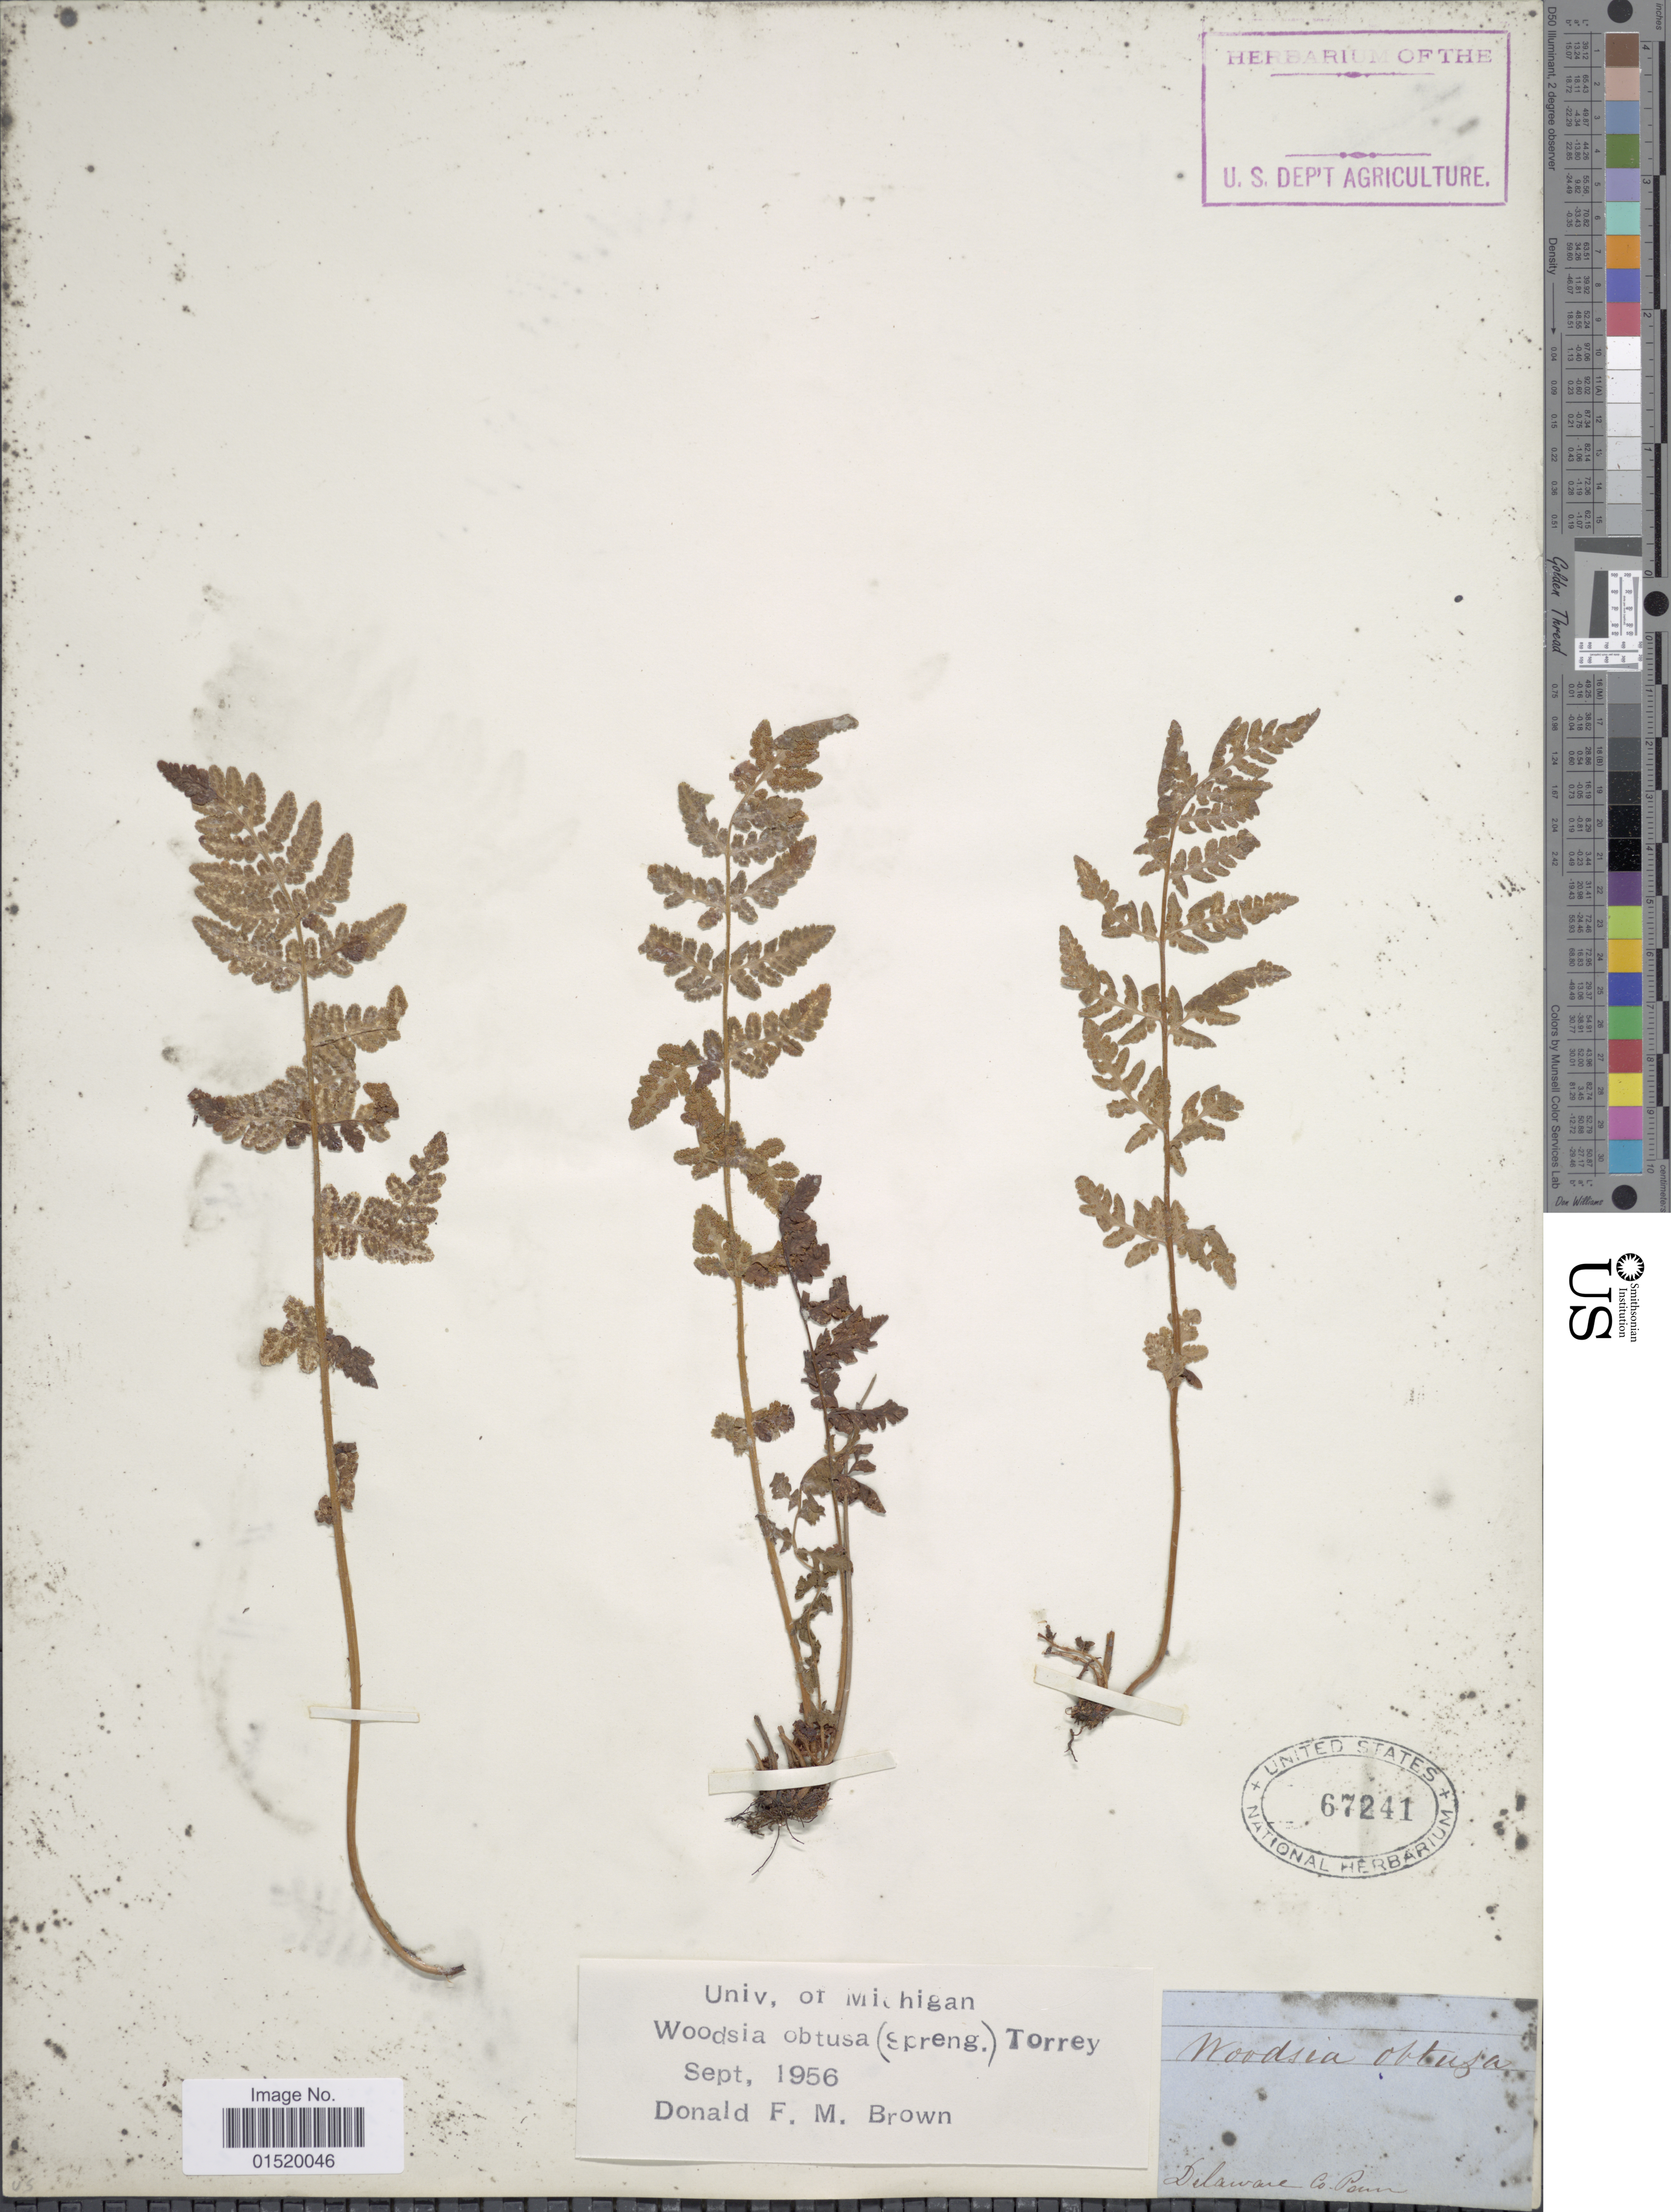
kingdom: Plantae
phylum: Tracheophyta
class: Polypodiopsida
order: Polypodiales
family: Woodsiaceae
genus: Woodsia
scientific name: Woodsia obtusa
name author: (Spreng.) Torr.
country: United States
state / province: Pennsylvania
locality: Delaware Co.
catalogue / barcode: US 67241